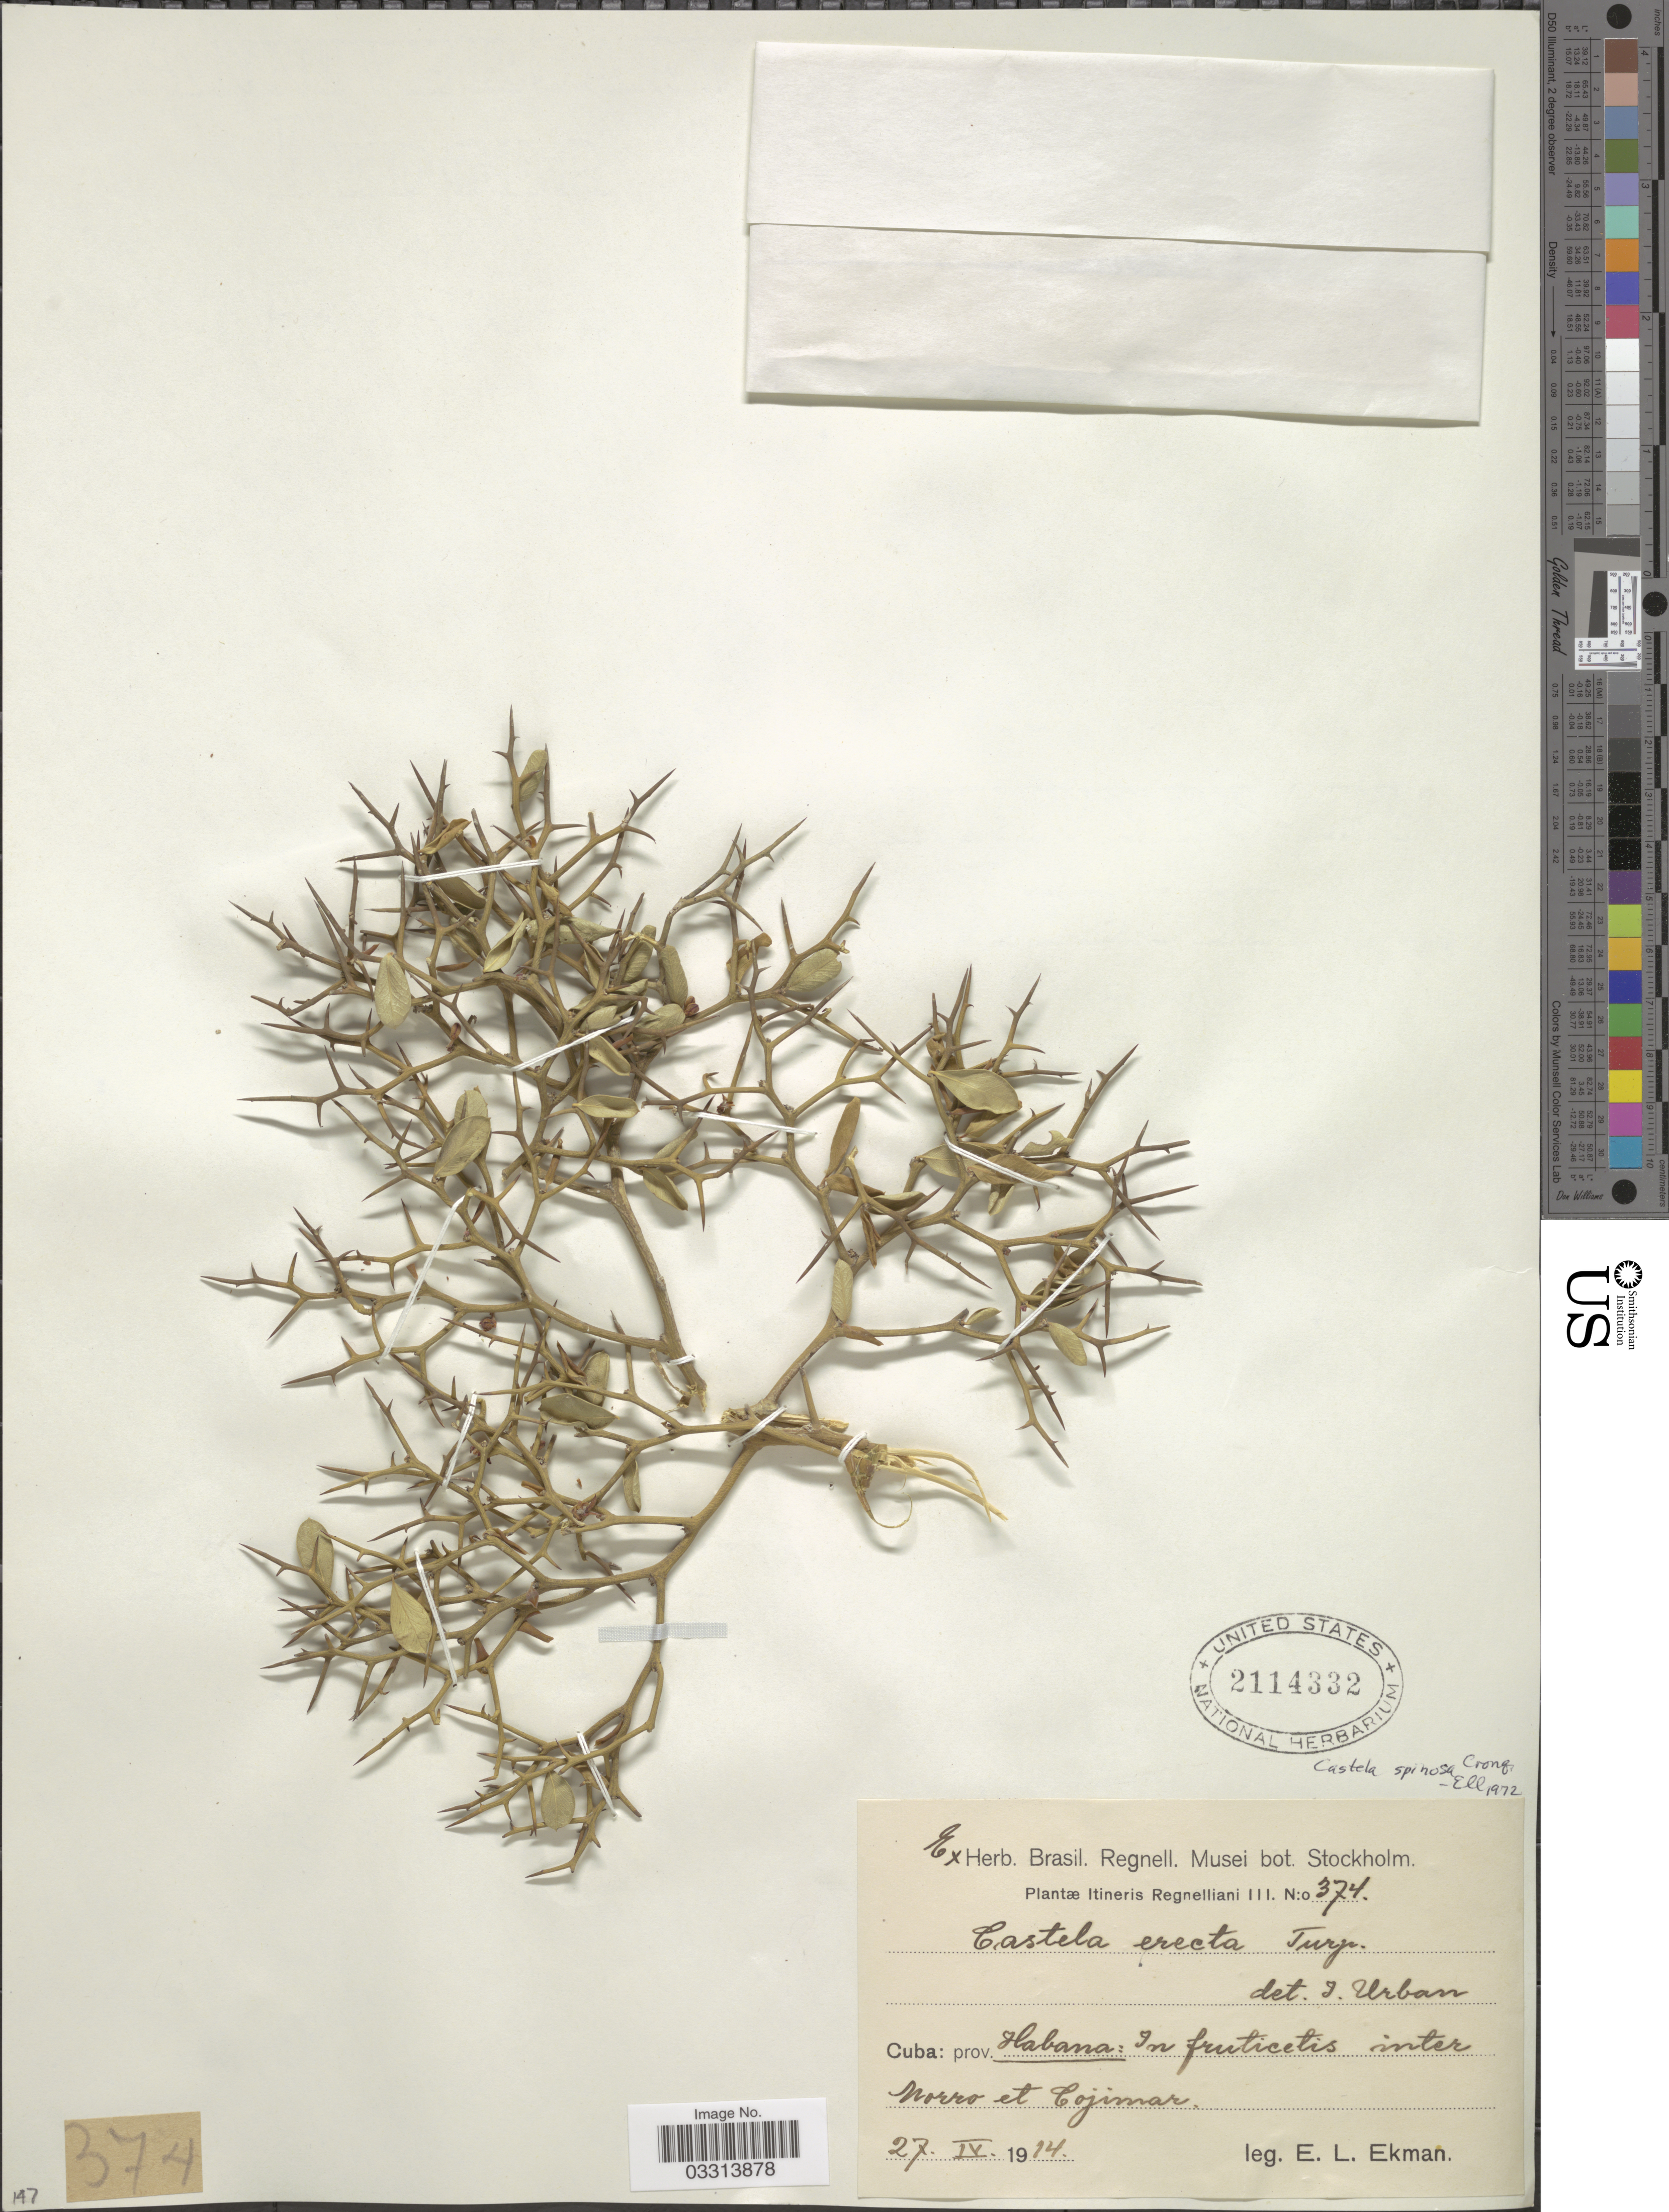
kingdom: Plantae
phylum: Tracheophyta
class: Magnoliopsida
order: Sapindales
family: Simaroubaceae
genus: Castela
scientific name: Castela spinosa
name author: Cronq.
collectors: E. L. Ekman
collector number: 374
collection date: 1914-04-27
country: Cuba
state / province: La Habana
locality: Prov. Habana: In fruticetis inter morro et Cojimar.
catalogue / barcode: US 2114332